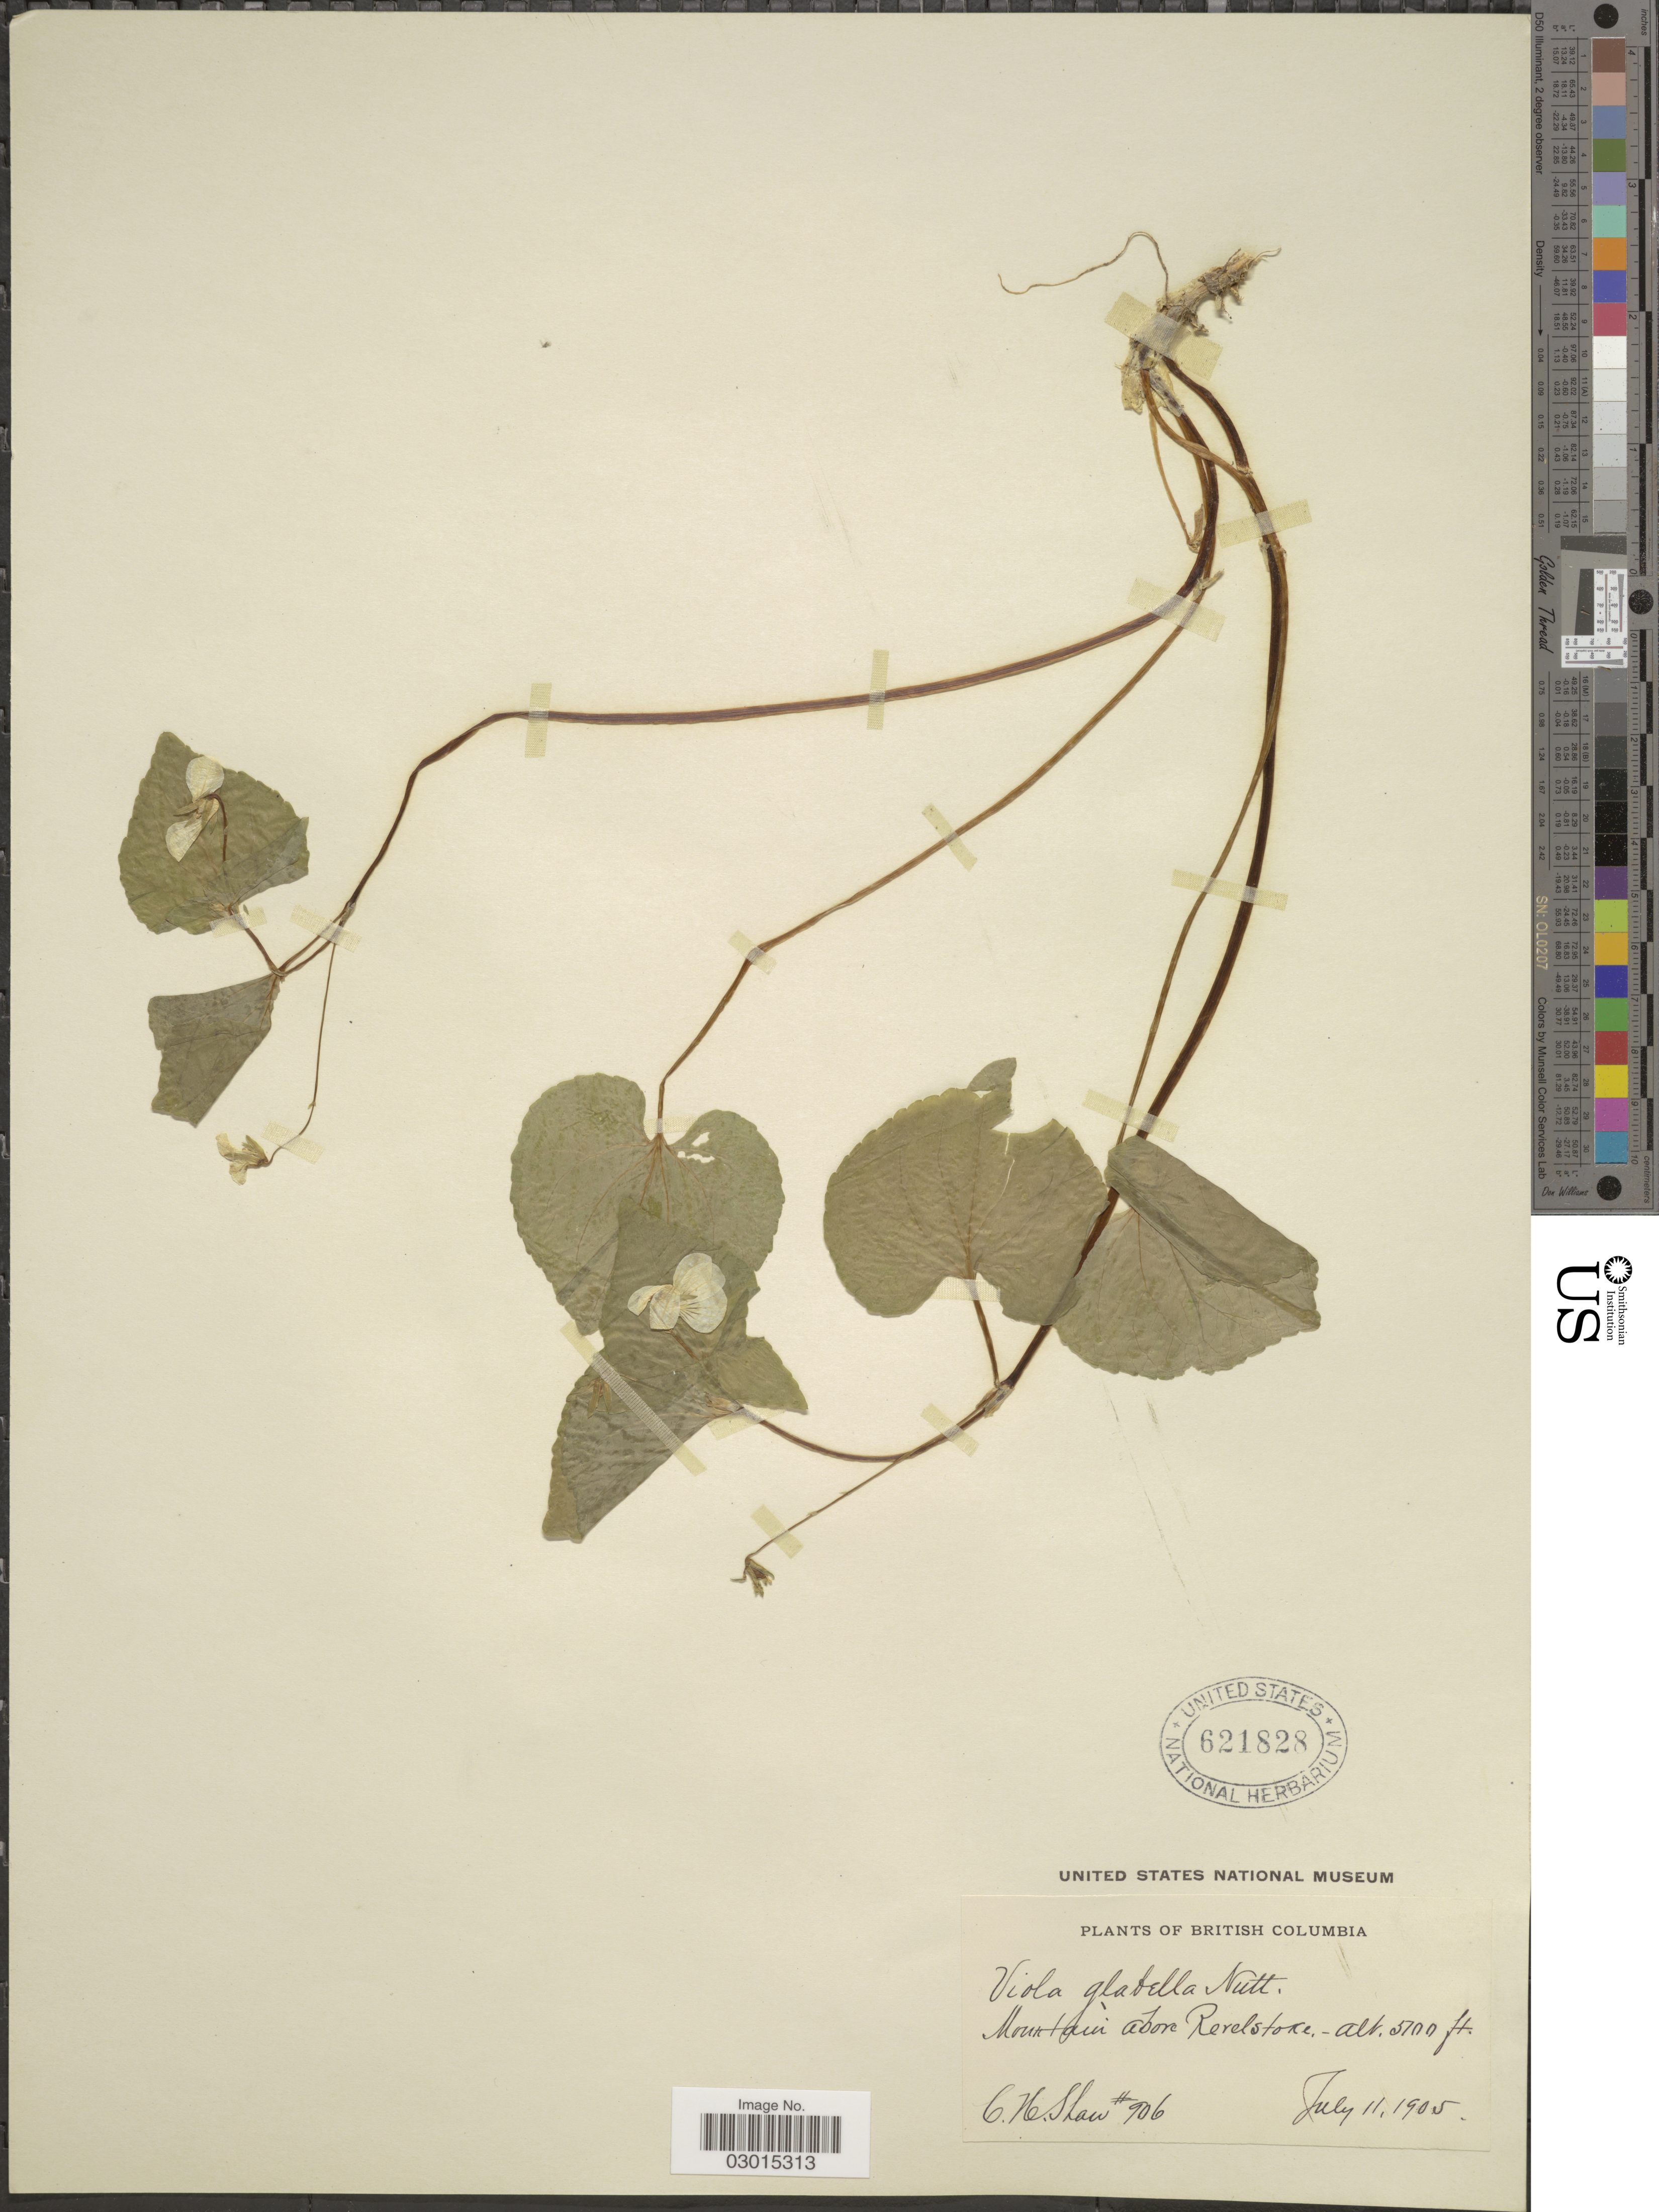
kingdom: Plantae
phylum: Tracheophyta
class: Magnoliopsida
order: Malpighiales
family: Violaceae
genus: Viola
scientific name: Viola glabella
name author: Nutt.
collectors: C. H. Shaw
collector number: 906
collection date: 1905-07-11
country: Canada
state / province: British Columbia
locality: Mountain above Revelstoke.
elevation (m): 1554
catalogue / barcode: US 621828